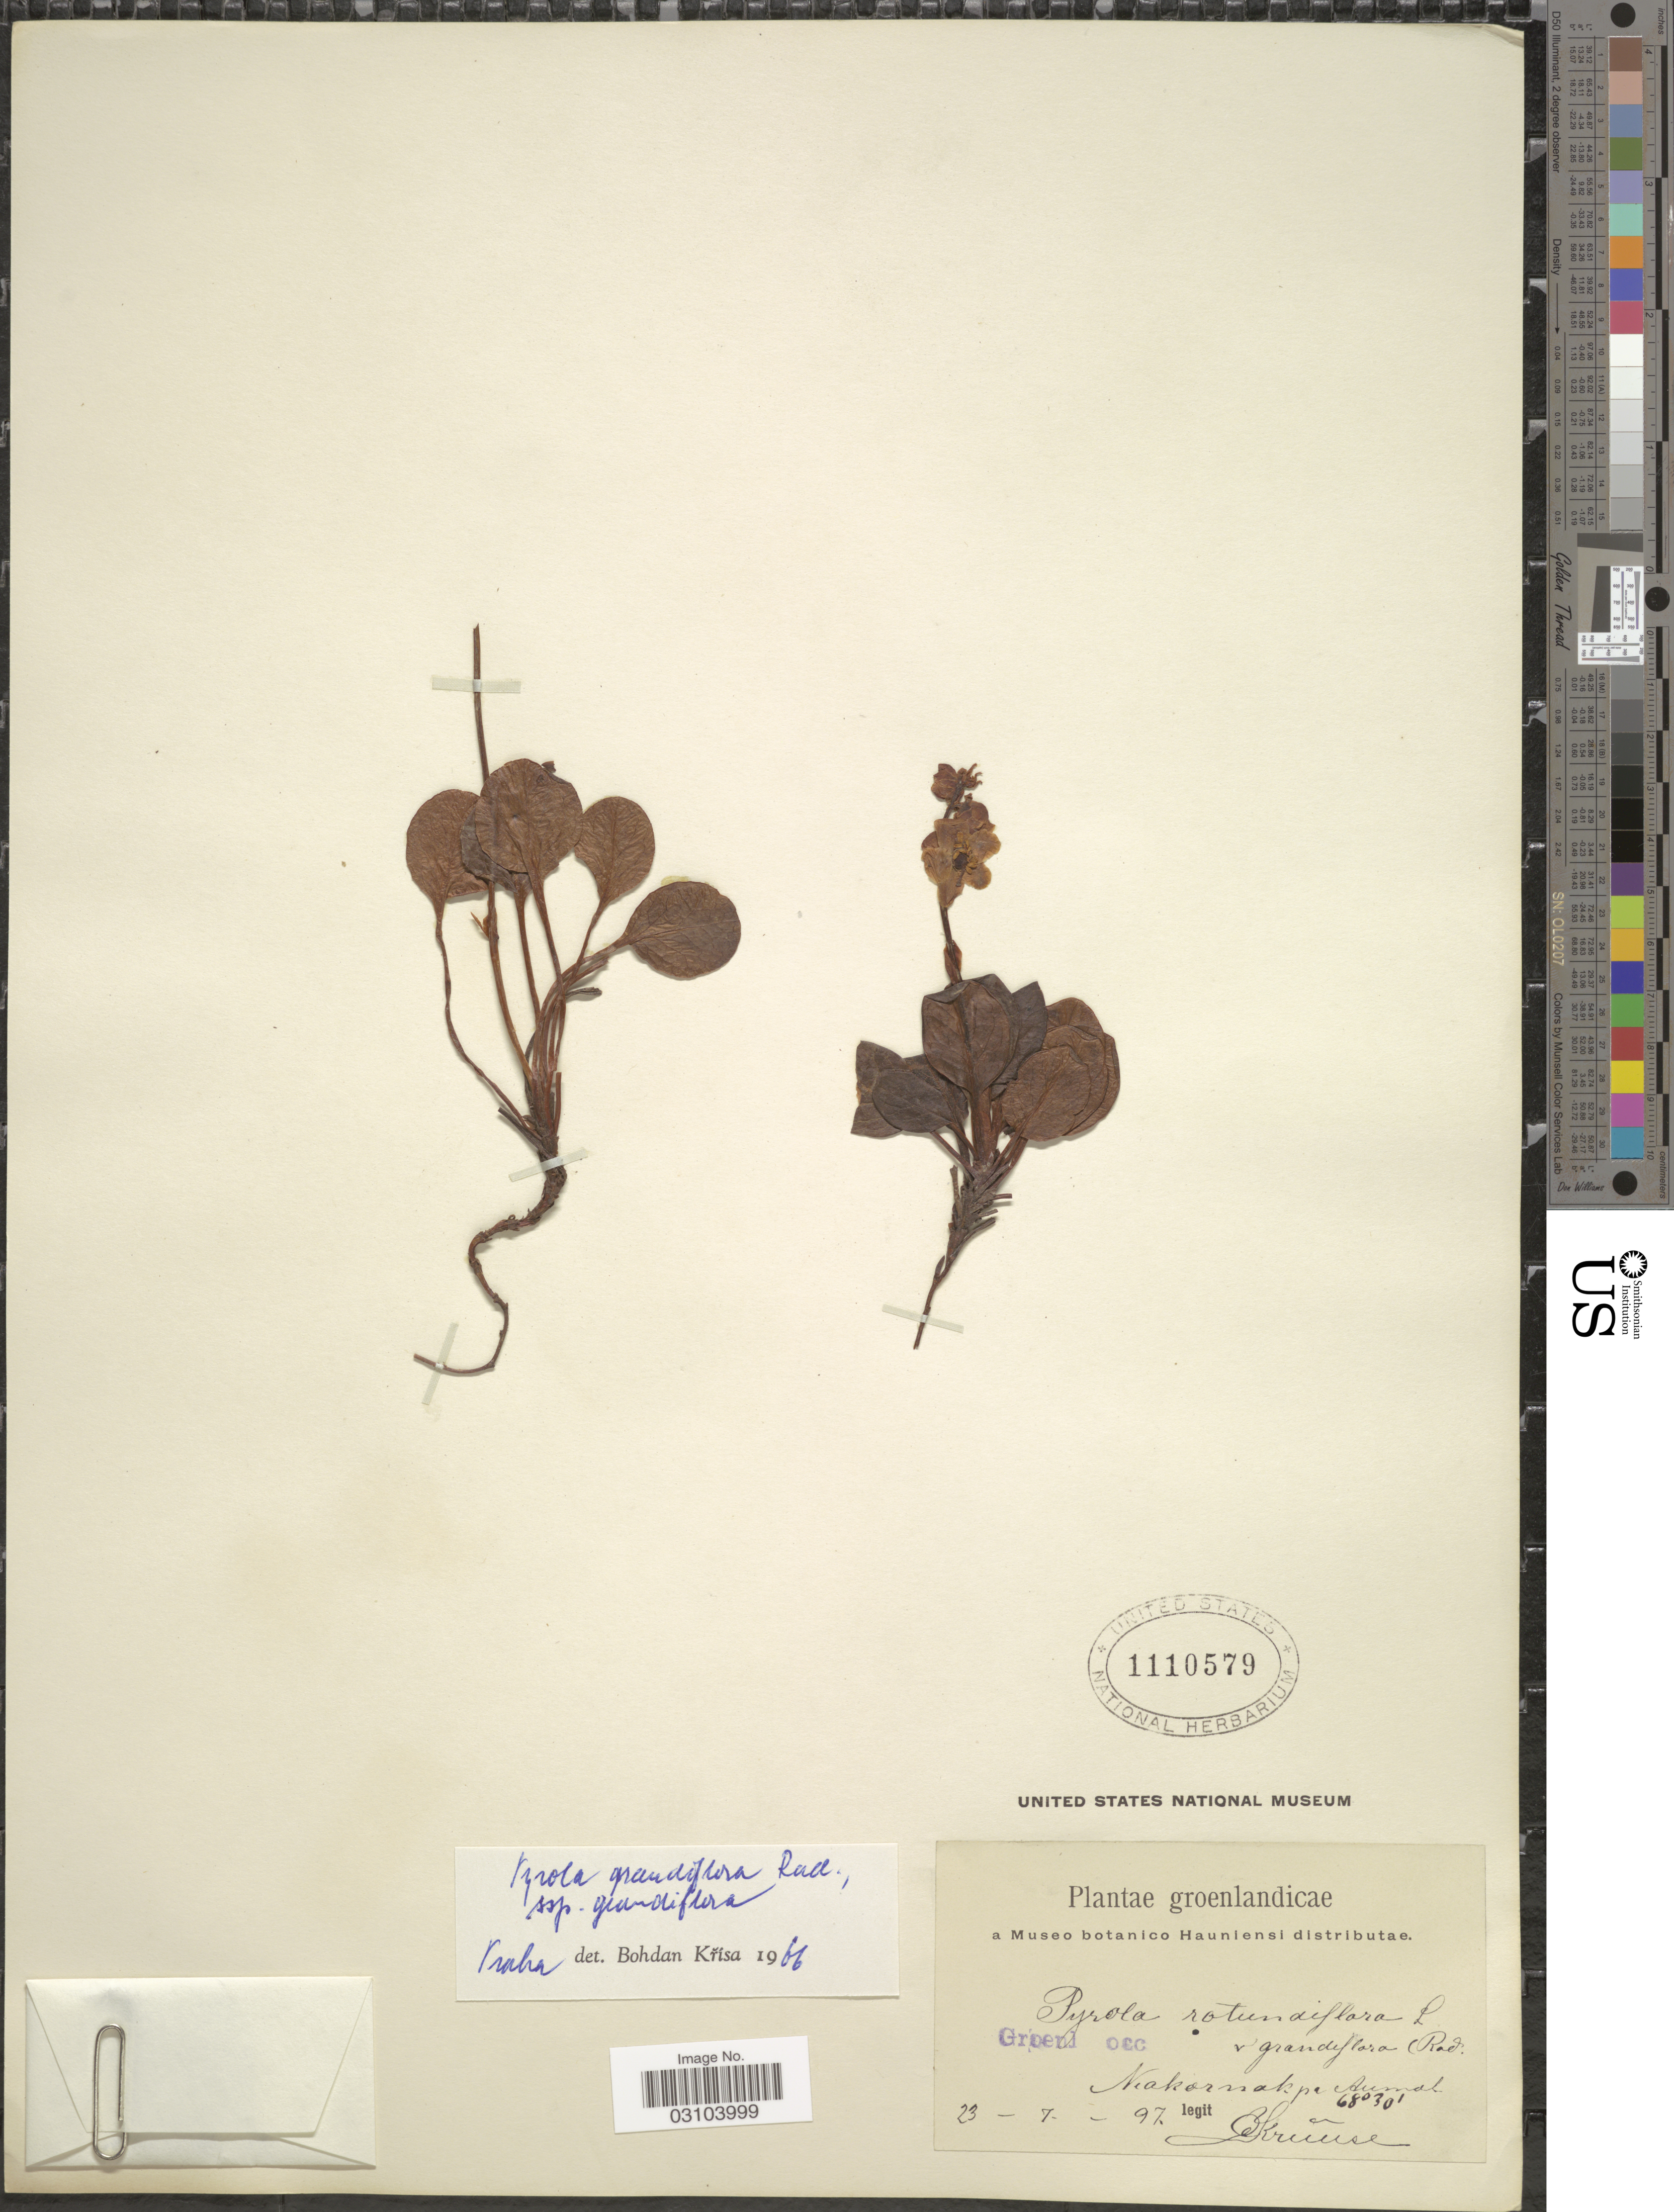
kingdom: Plantae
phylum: Tracheophyta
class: Magnoliopsida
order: Ericales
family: Ericaceae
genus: Pyrola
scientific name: Pyrola grandiflora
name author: Radius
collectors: C. Kruuse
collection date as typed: Transcribed d/m/y: 23/7/97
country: Greenland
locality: Groenlandicae. Groenl occ. Niakornak pa Aumat.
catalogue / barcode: US 1110579